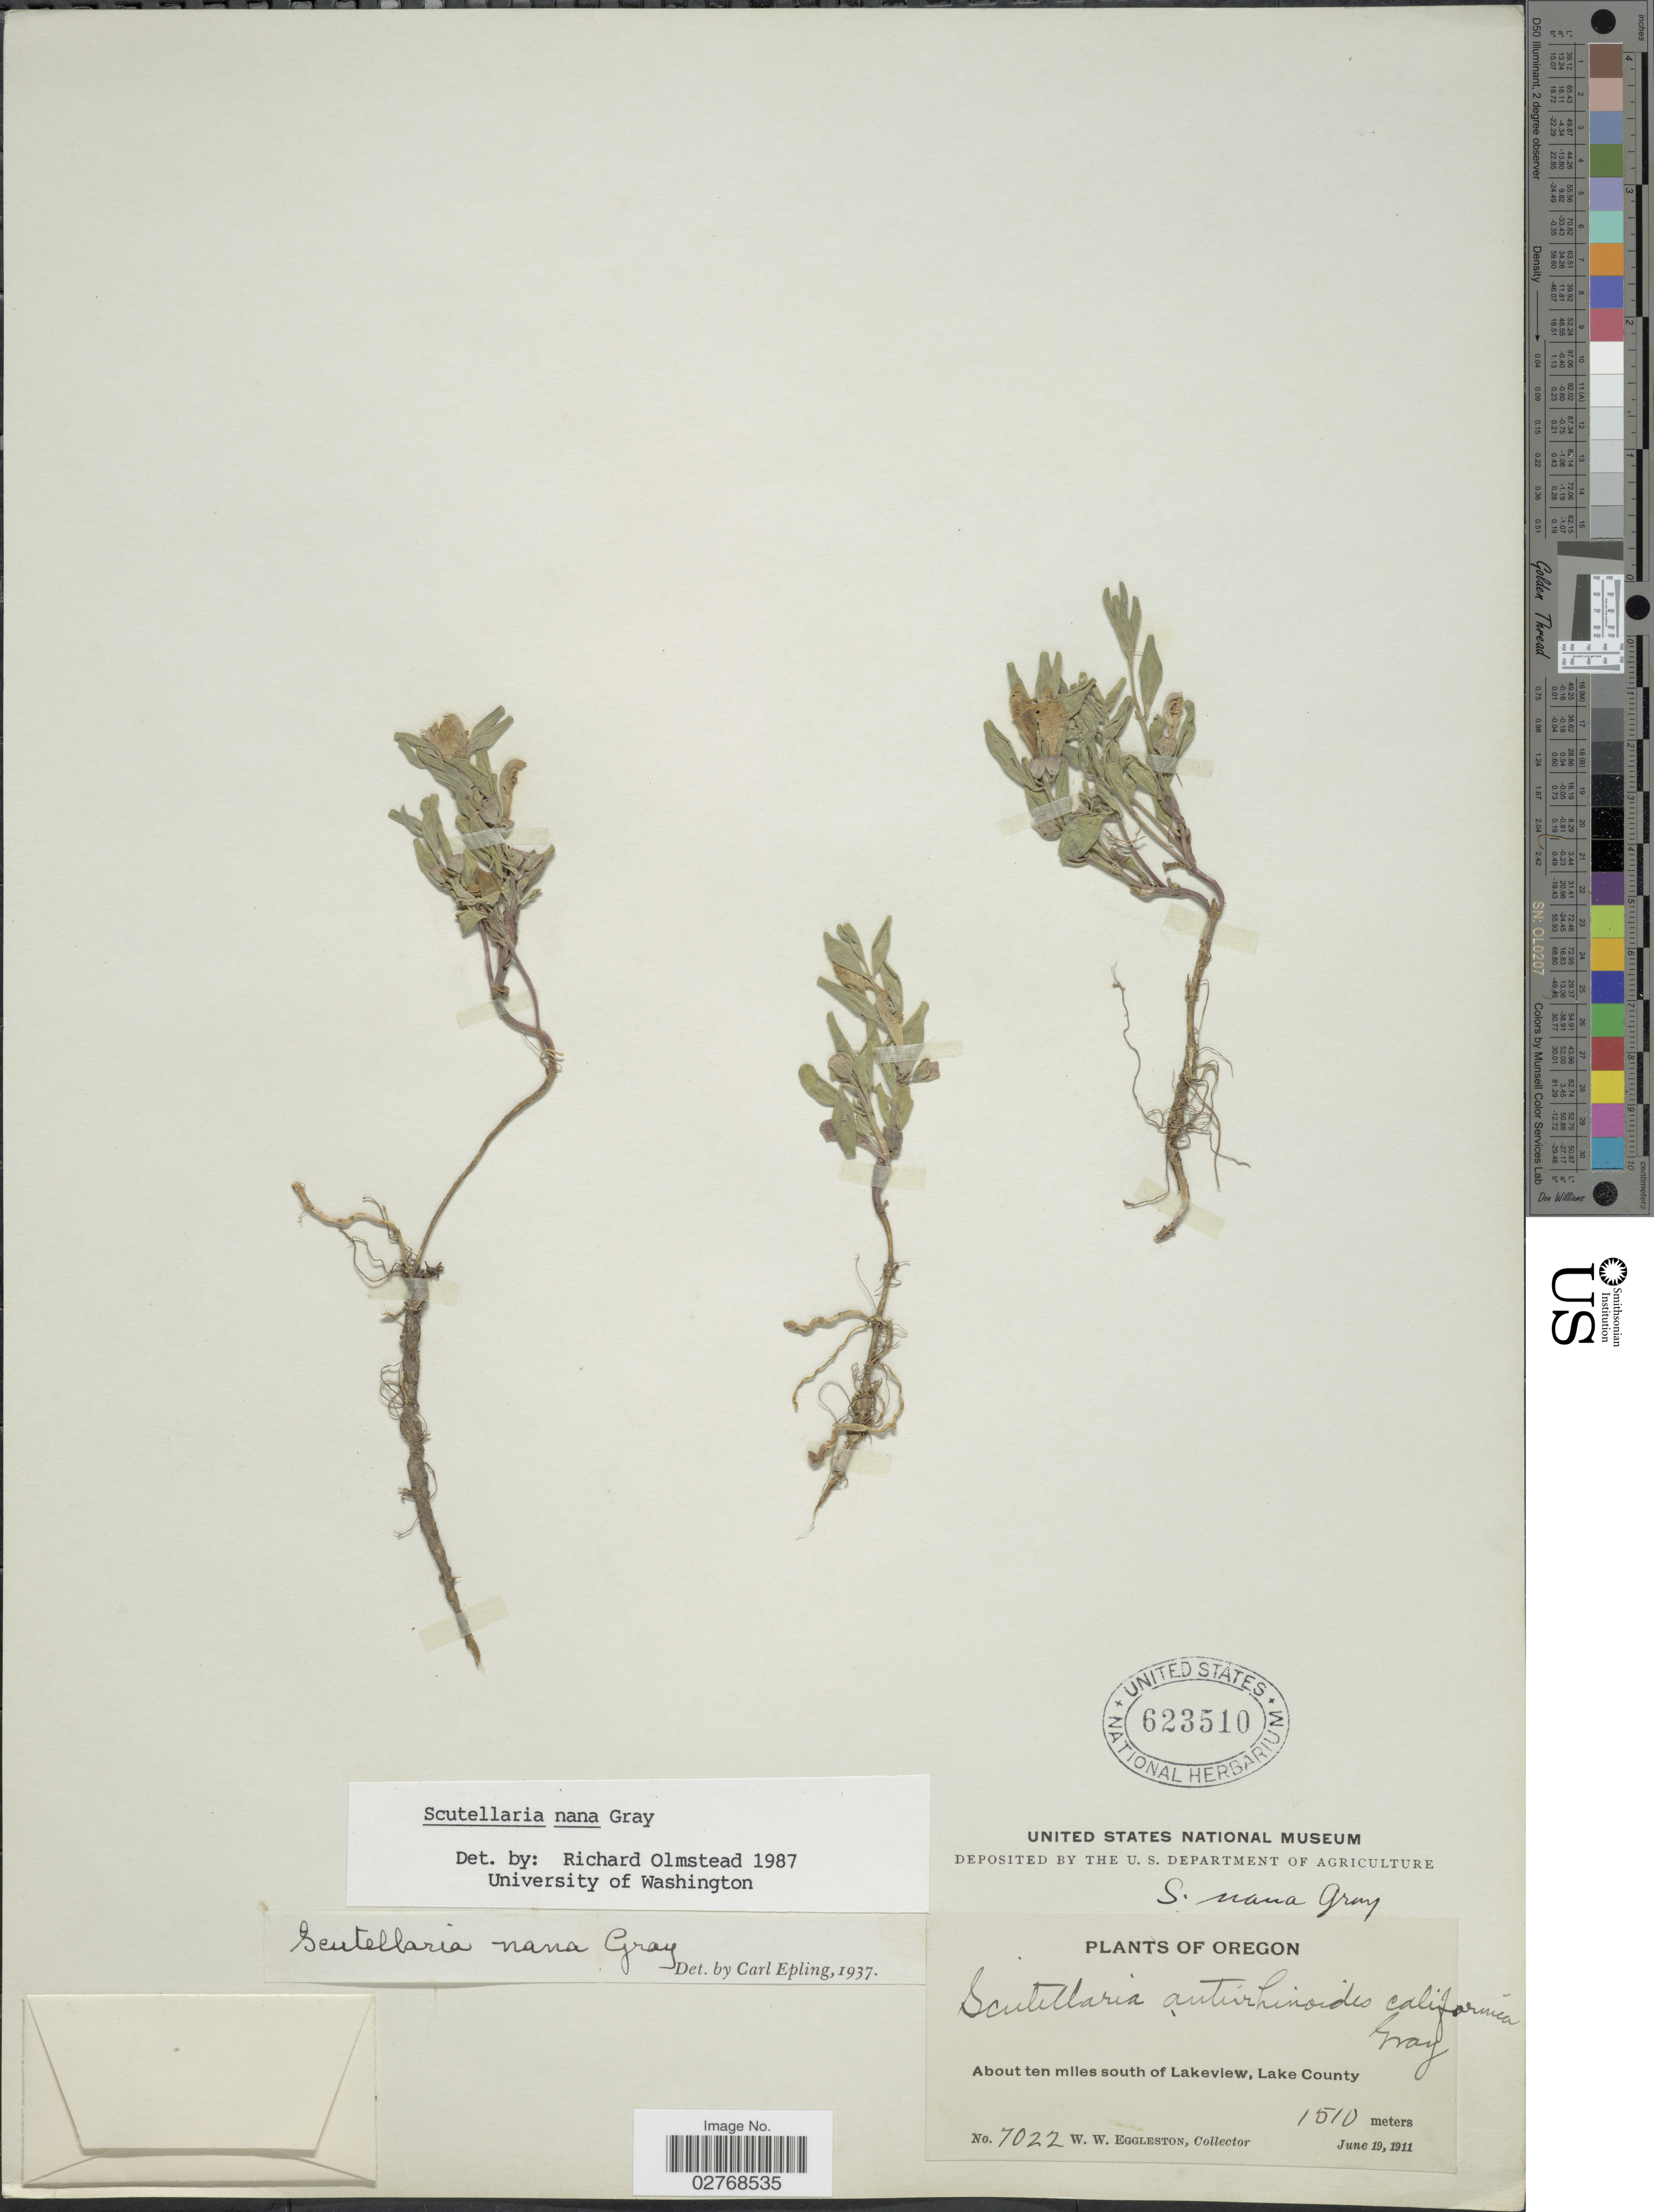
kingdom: Plantae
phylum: Tracheophyta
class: Magnoliopsida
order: Lamiales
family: Lamiaceae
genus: Scutellaria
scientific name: Scutellaria nana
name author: A. Gray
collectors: W. W. Eggleston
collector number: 7022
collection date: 1911-06-19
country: United States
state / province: Oregon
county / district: Lake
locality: About ten miles south of Lakeview, Lake County.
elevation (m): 1510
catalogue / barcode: US 623510